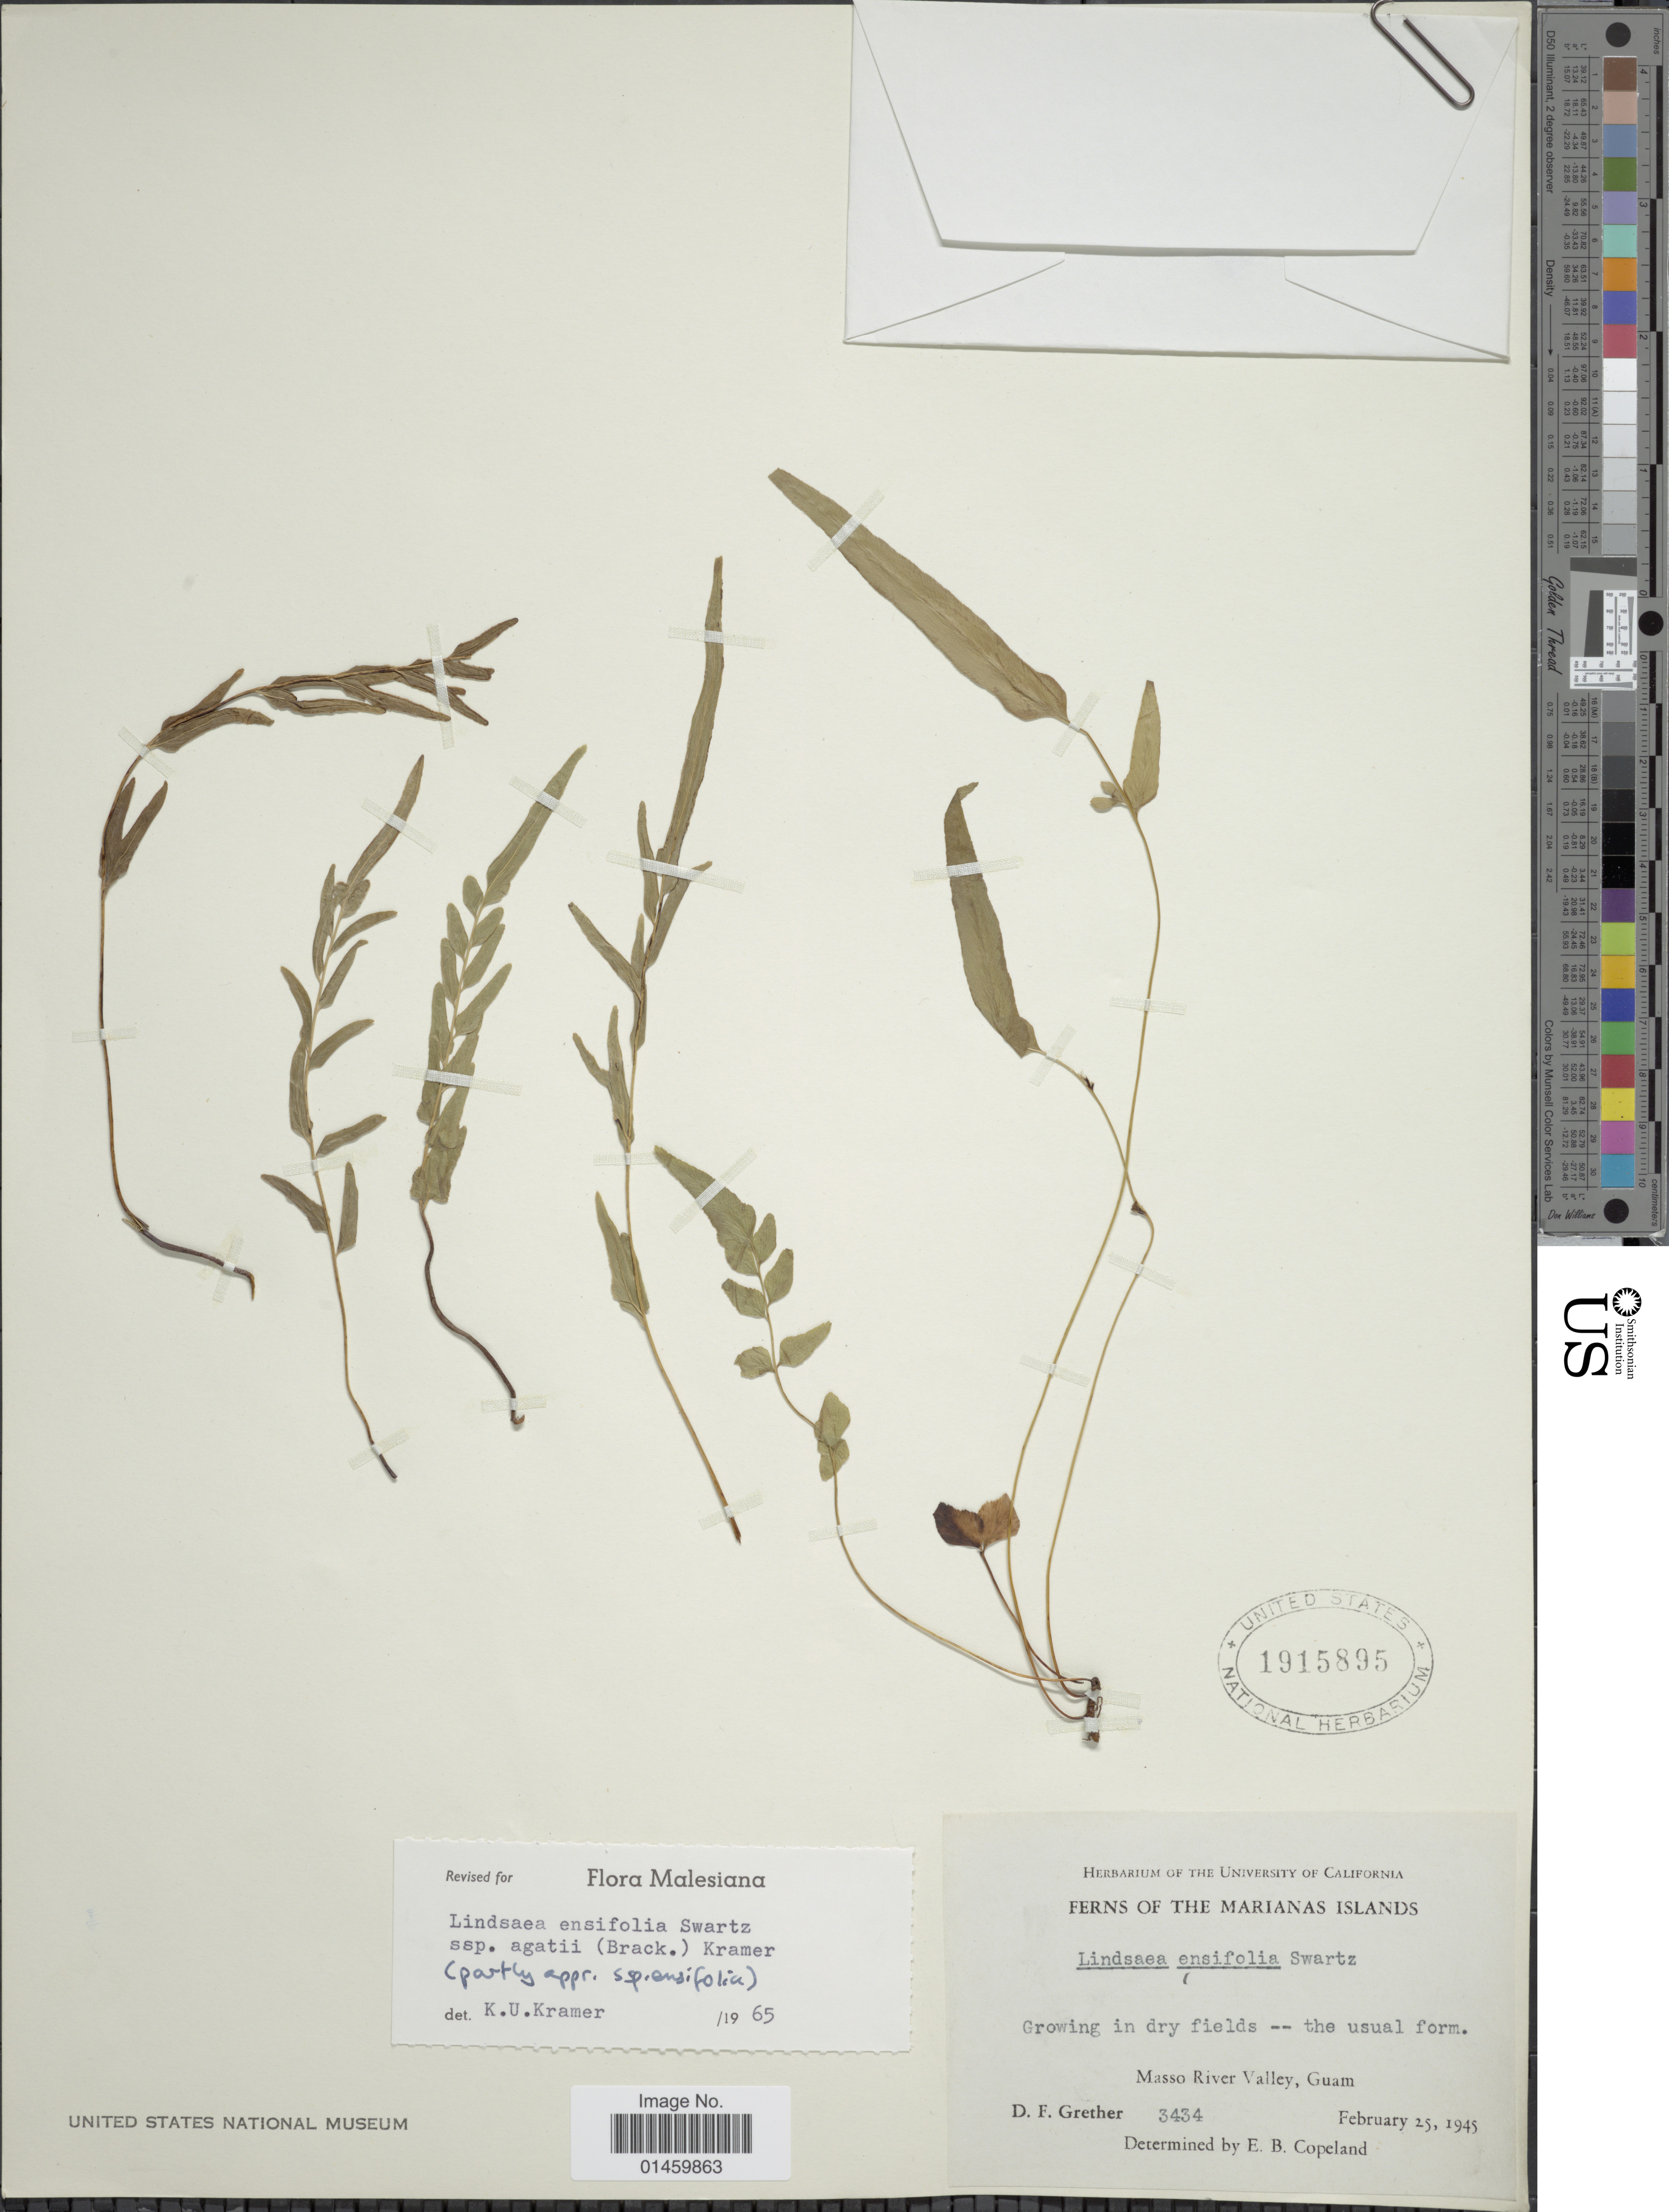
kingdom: Plantae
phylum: Tracheophyta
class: Polypodiopsida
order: Polypodiales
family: Lindsaeaceae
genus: Lindsaea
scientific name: Lindsaea ensifolia subsp. agatii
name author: (Brack.) K.U. Kramer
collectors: D. F. Grether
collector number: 3434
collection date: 1945-02-25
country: Guam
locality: Marianas Islands. Masso River Valley.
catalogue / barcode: US 1915895